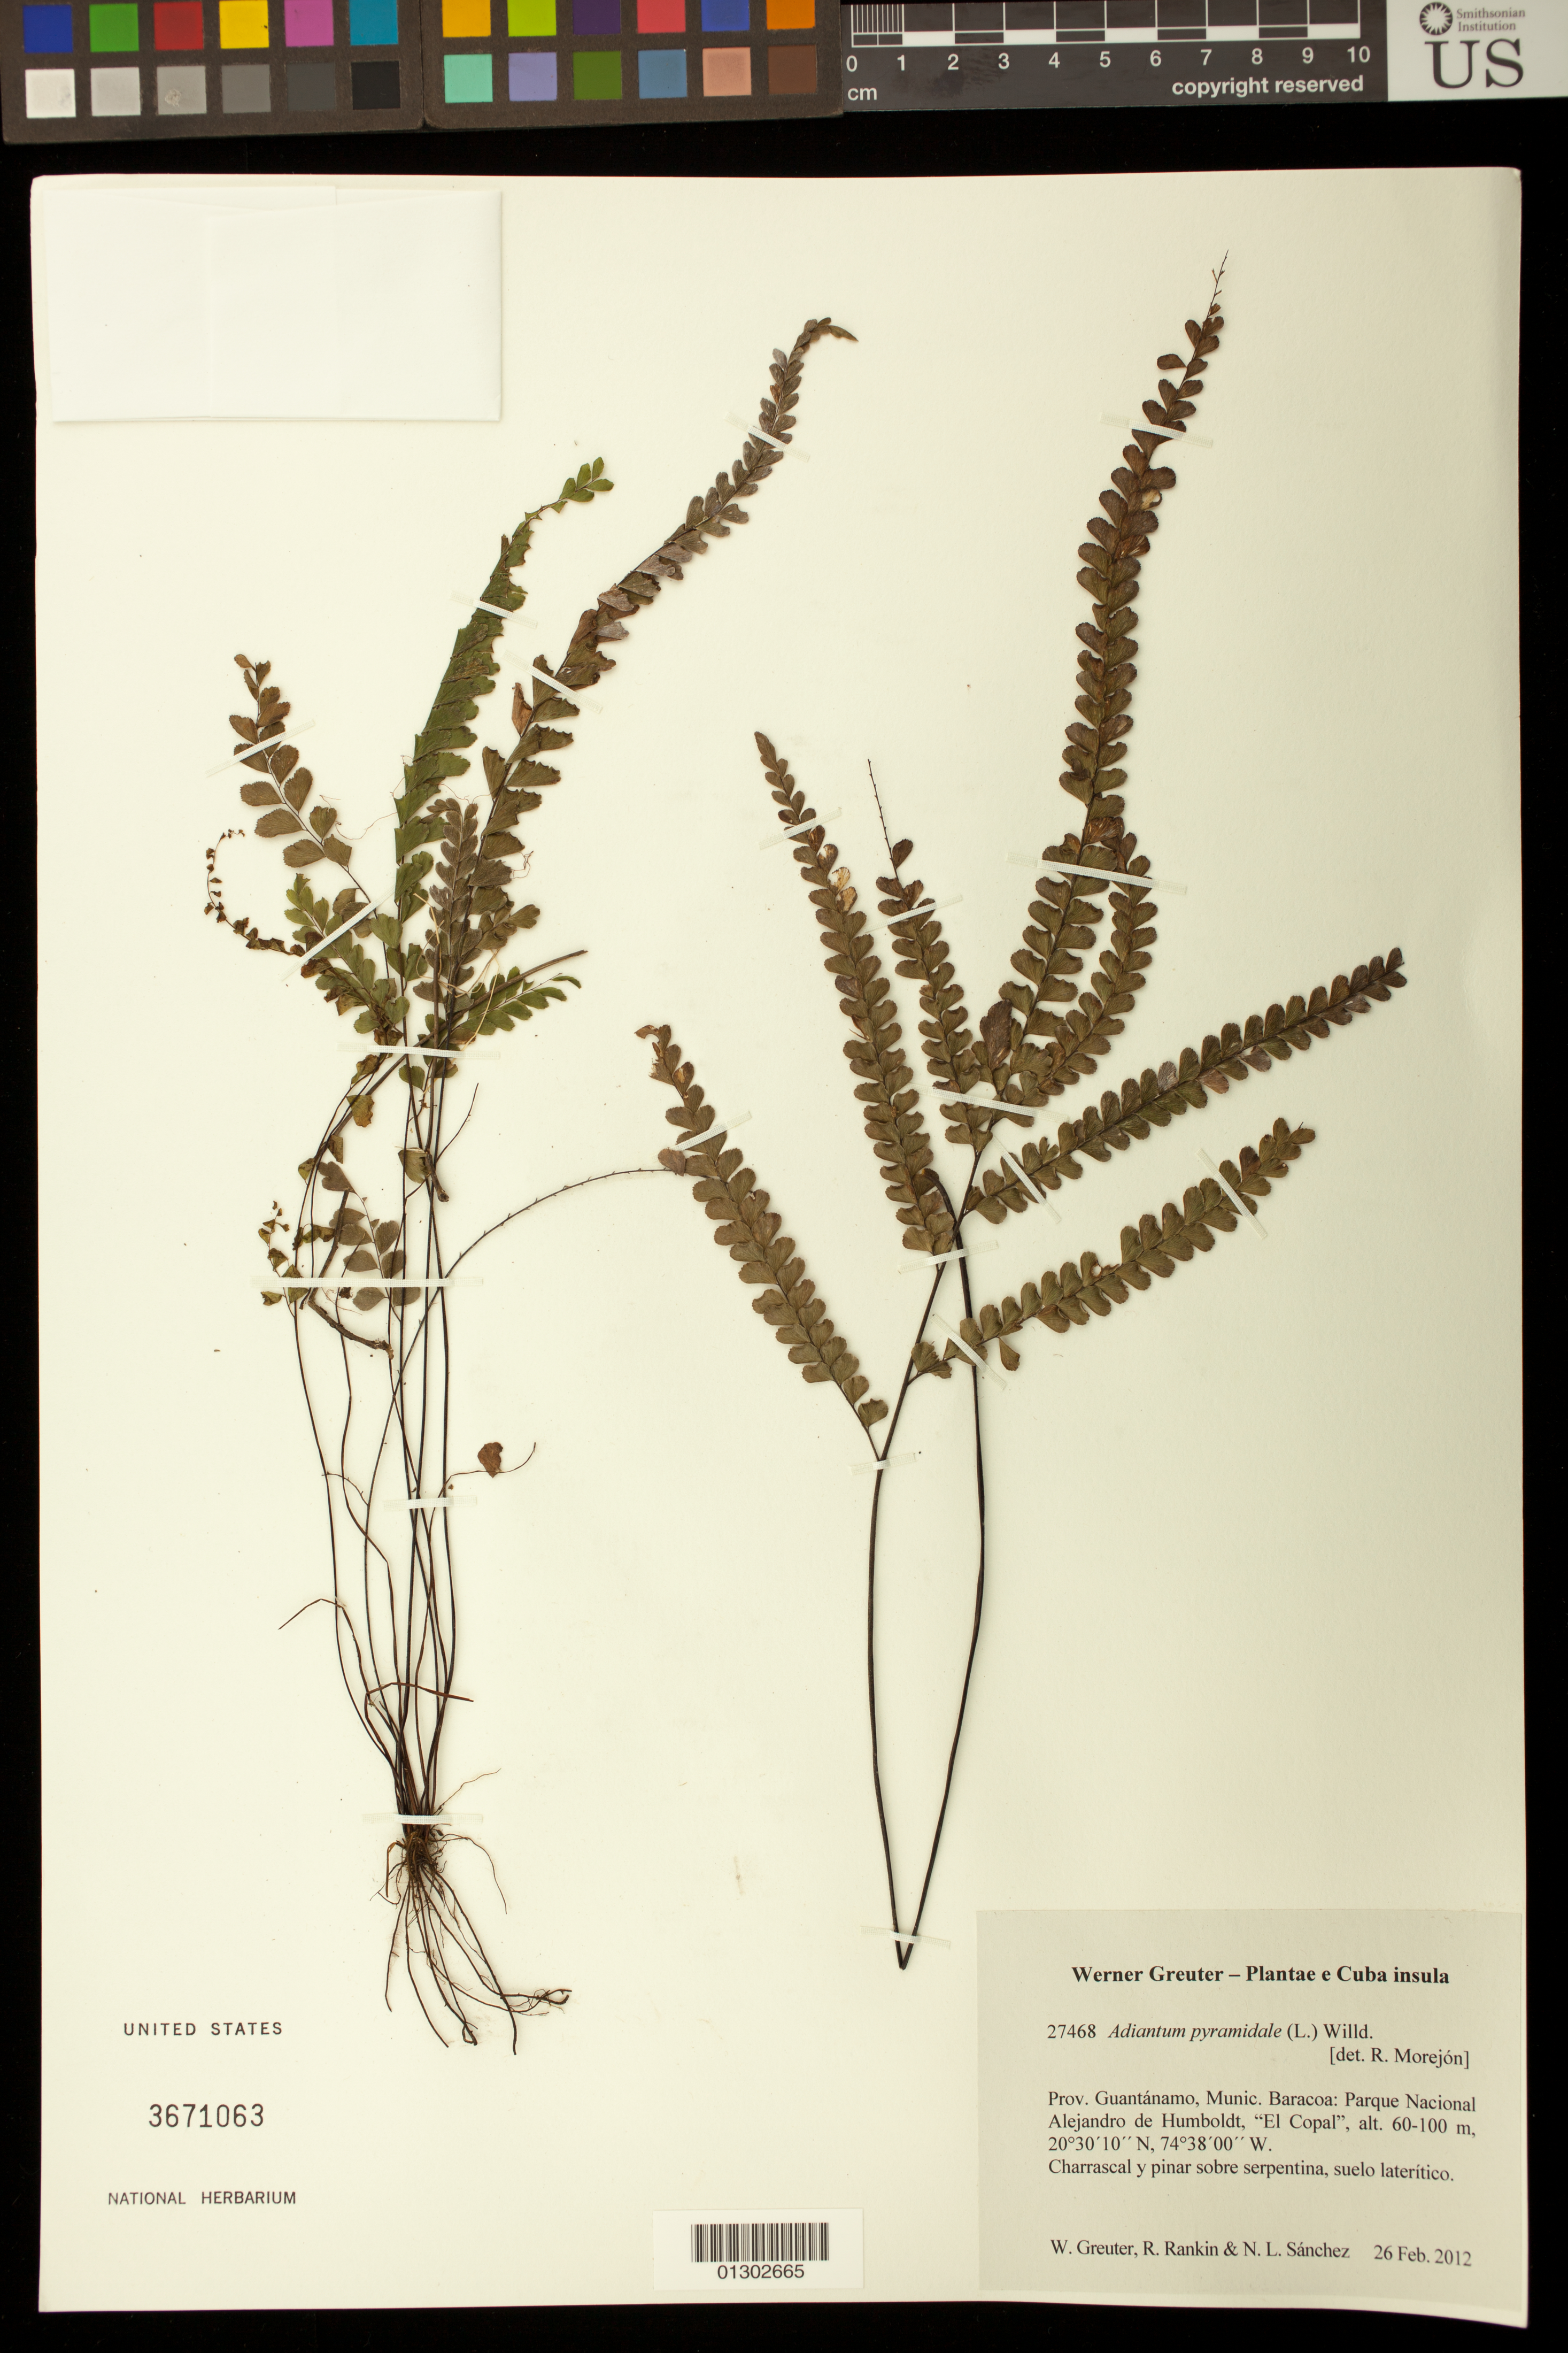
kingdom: Plantae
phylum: Tracheophyta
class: Polypodiopsida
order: Polypodiales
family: Pteridaceae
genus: Adiantum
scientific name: Adiantum pyramidale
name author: (L.) Willd.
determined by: Morejón, R.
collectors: W. R. Greuter, R. Rankin Rodriguez & N. Sanchez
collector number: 27468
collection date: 2012-02-26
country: Cuba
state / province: Guantanamo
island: Cuba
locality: Munic. Baracoa; Parque Nacional Alejandro de Humboldt, "El Copal".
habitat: Charrascal y pinar sobre serpentina, suelo laterítico.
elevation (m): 60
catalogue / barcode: US 3671063